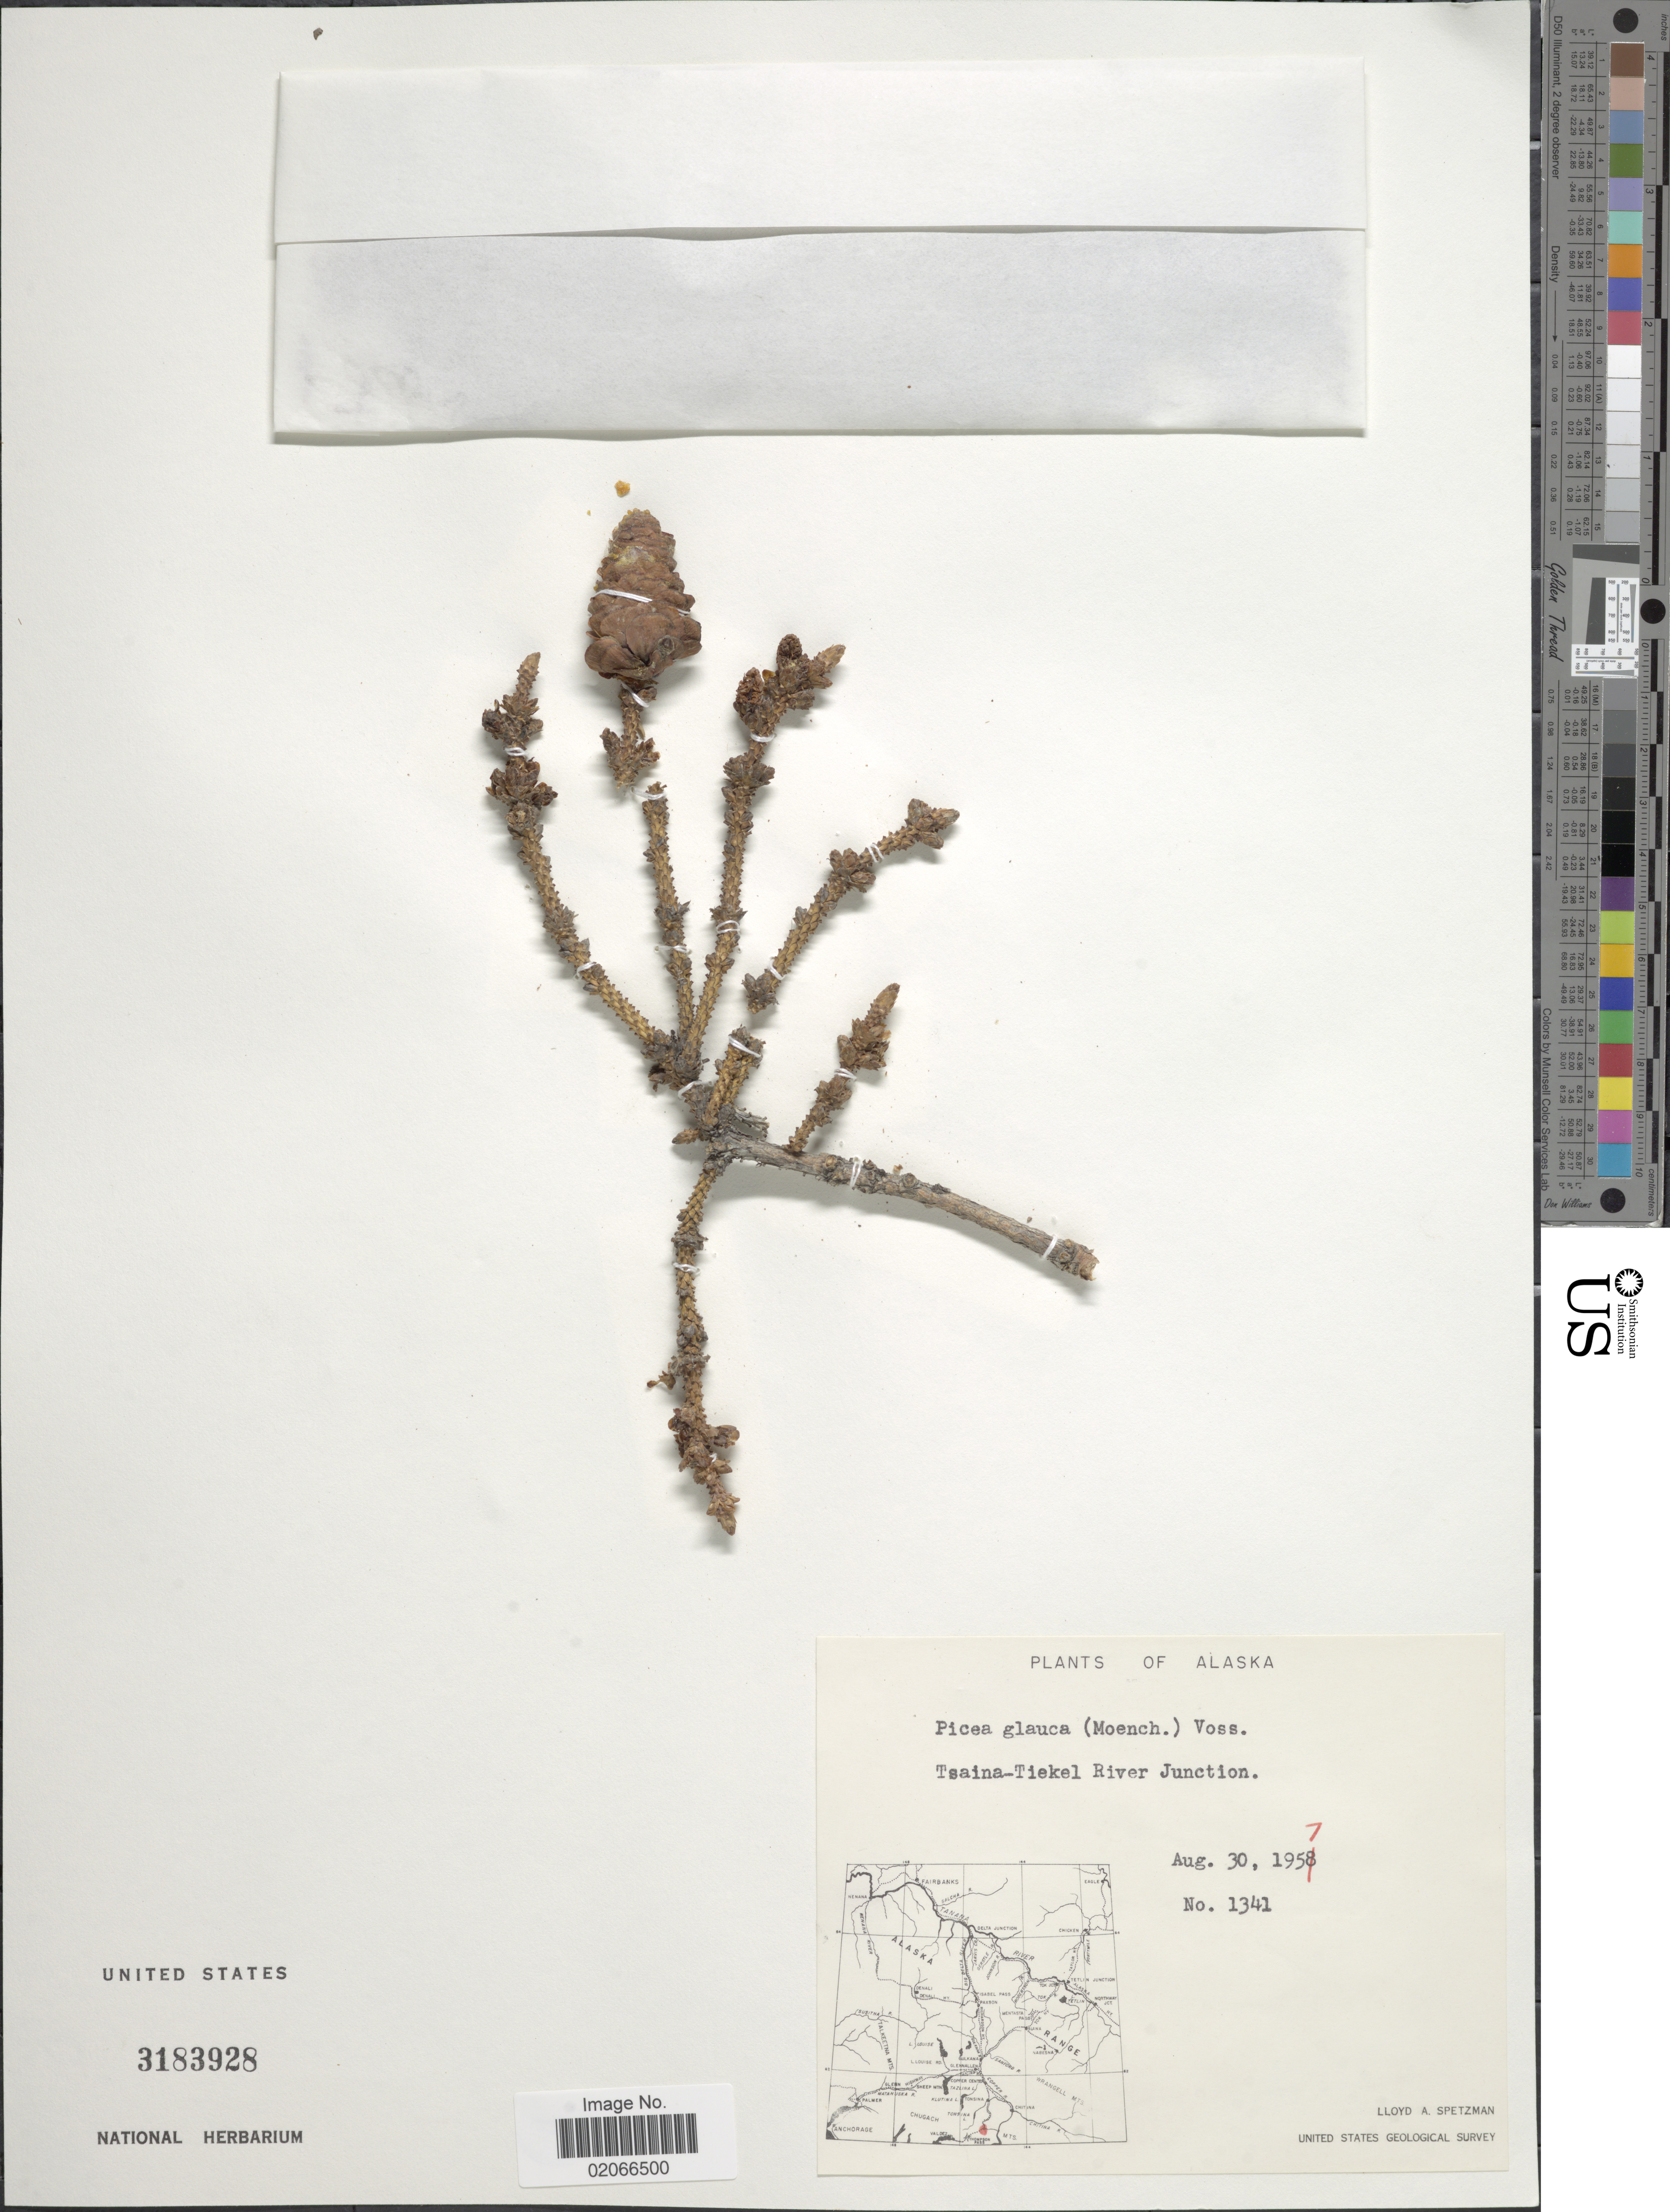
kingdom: Plantae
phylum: Tracheophyta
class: Pinopsida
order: Pinales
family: Pinaceae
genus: Picea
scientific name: Picea glauca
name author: (Moench) Voss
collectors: L. Spetzman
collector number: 1341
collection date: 1957-08-30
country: United States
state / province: Alaska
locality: Tsaina-Tiekel River Junction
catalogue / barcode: US 3183928